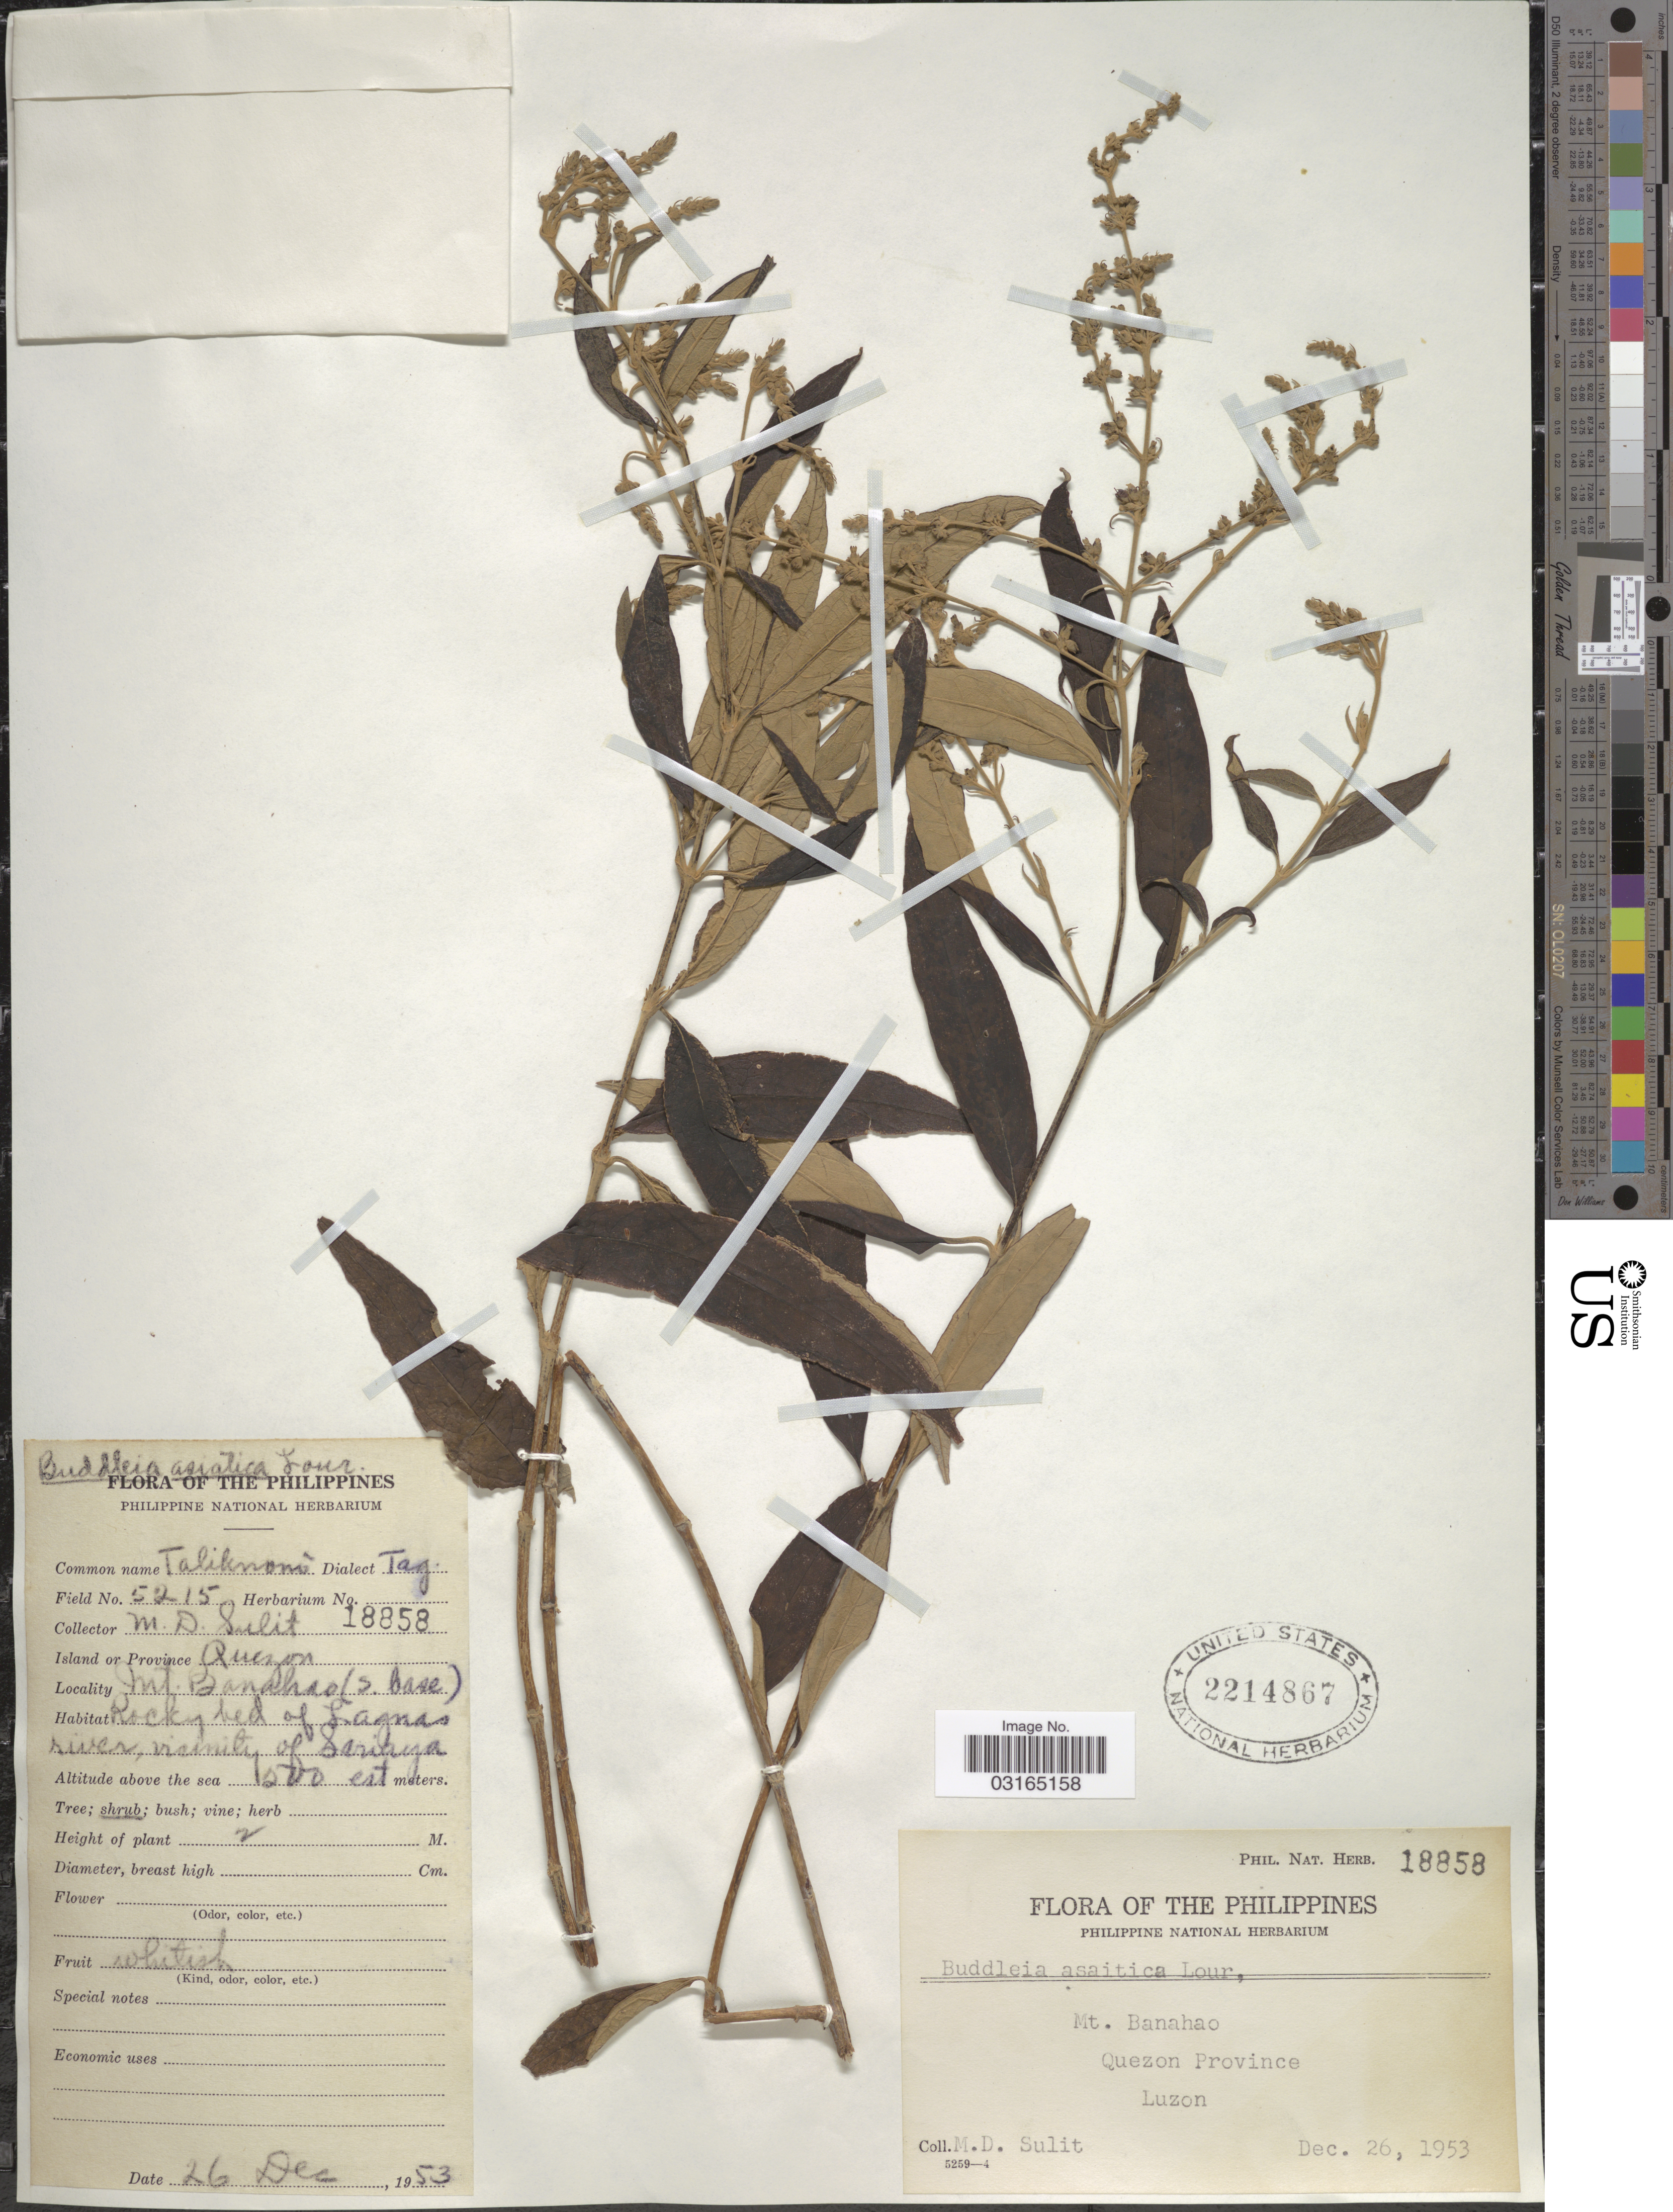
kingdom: Plantae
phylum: Tracheophyta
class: Magnoliopsida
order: Lamiales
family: Scrophulariaceae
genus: Buddleja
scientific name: Buddleja asiatica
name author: Lour.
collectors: M. Sulit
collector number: Phil. Nat. Herb. 18858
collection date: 1953-12-26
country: Philippines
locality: Mt. Banahao (s. base), Quezon Province. Luzon. Rocking bed of Lagnas river, vicinity of Sariaya .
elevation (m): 1500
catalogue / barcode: US 2214867